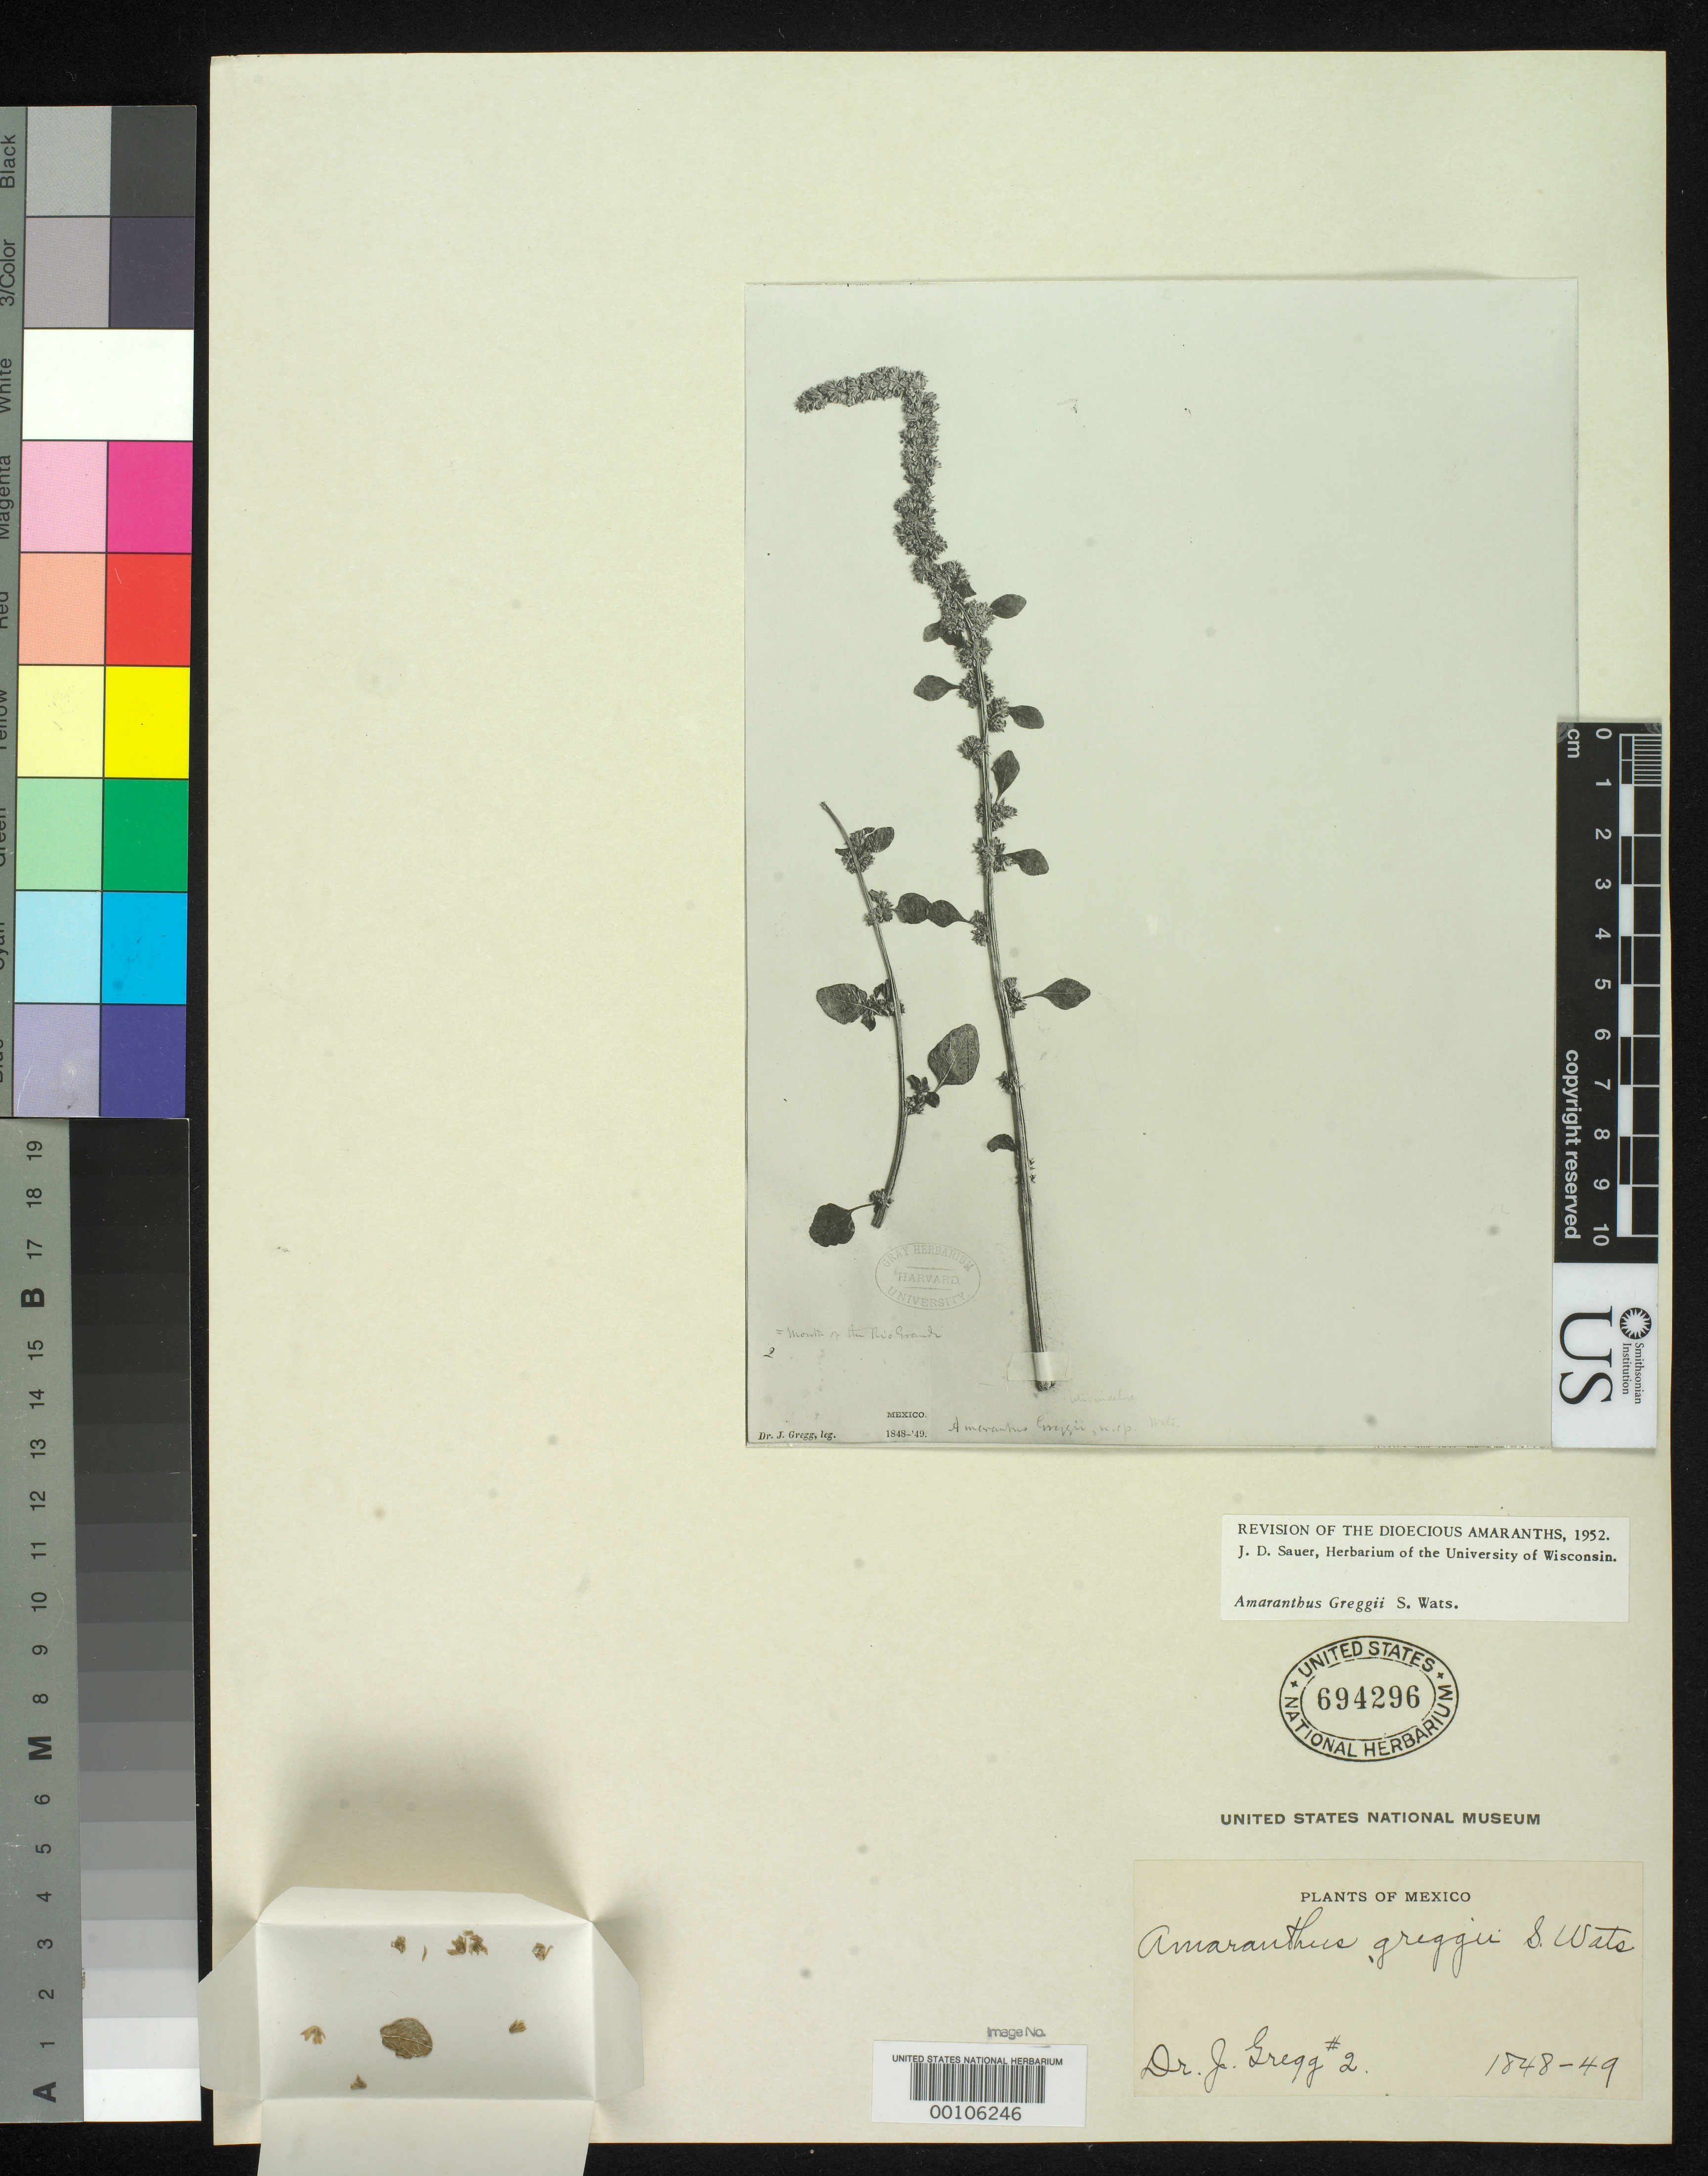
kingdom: Plantae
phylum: Tracheophyta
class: Magnoliopsida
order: Caryophyllales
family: Amaranthaceae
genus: Amaranthus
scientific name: Amaranthus greggii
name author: S. Watson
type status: Type Fragment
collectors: J. Gregg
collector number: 2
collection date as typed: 1848 to -- --- 1849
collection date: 1848/1849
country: Mexico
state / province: Tamaulipas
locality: Mouth of Rio Grande.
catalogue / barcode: US 694296